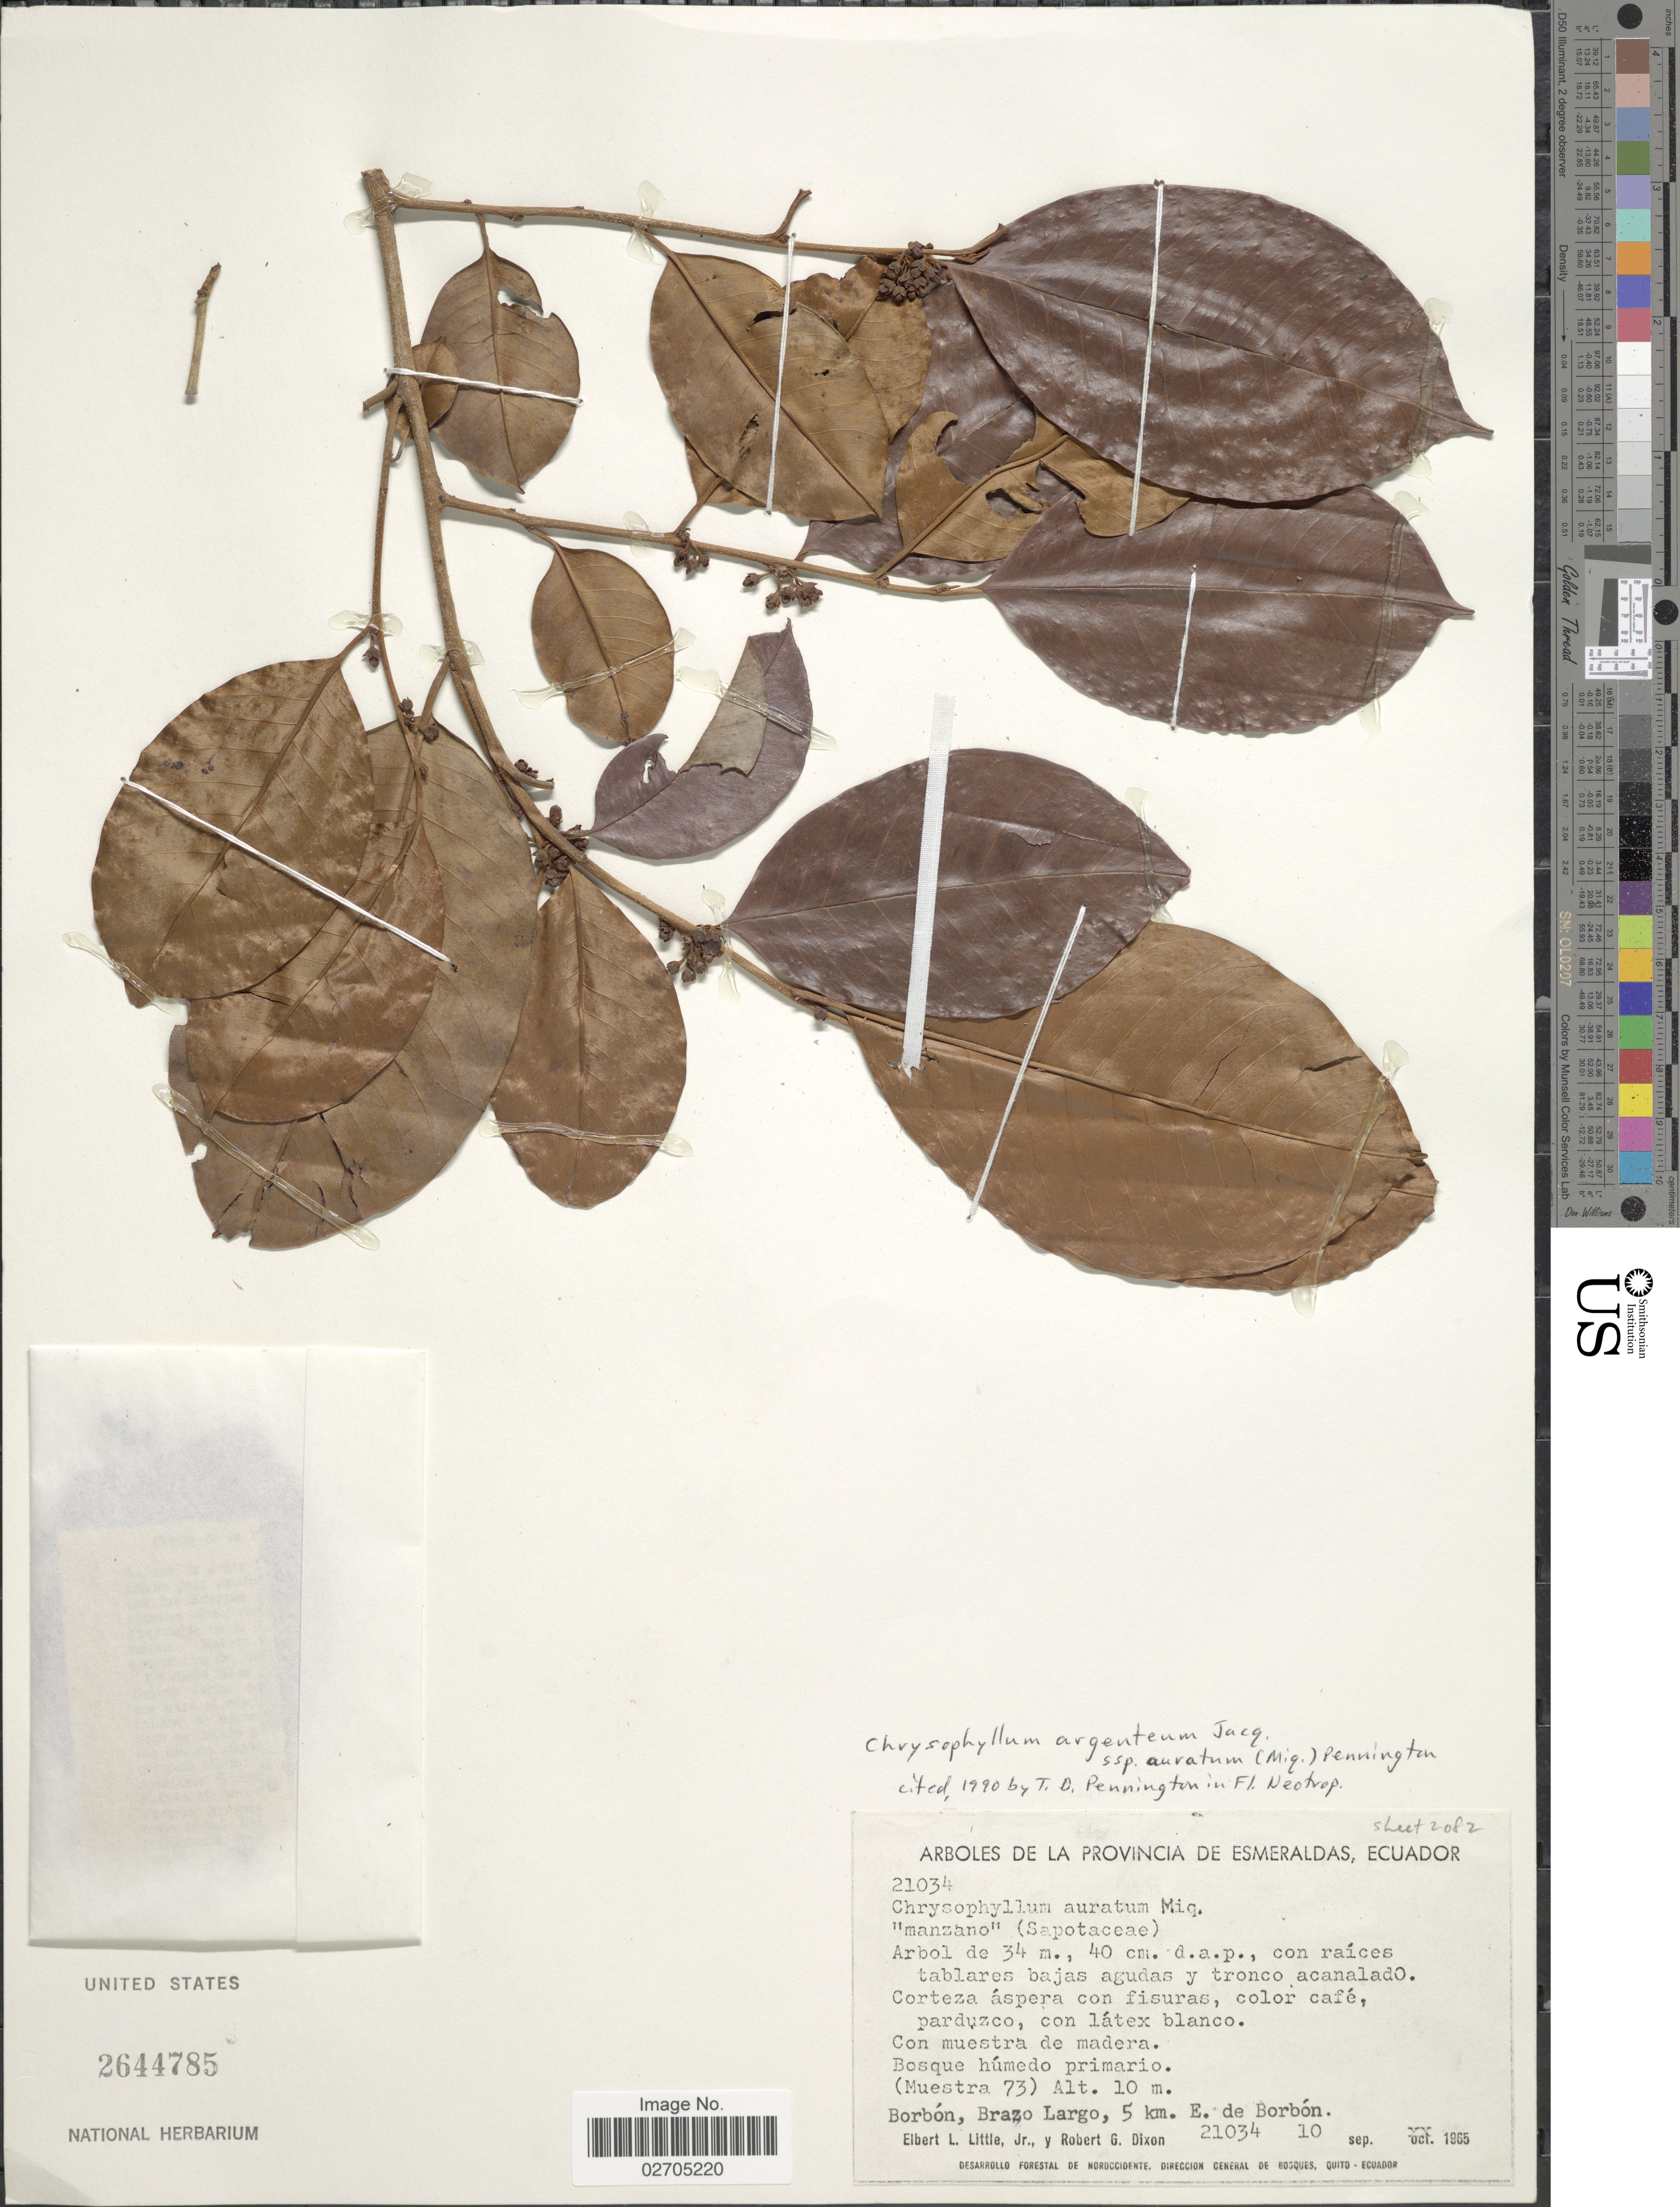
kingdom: Plantae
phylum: Tracheophyta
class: Magnoliopsida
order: Ericales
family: Sapotaceae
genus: Chrysophyllum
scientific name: Chrysophyllum argenteum subsp. auratum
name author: (Miq.) T.D. Penn.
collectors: E. L. Little & R. G. Dixon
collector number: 21034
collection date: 1965-09-10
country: Ecuador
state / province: Esmeraldas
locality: Con muestra de madera, Bosque humedo primario, (Muestra 73), Borbon, Brazo Largo, 5 km. E. de Borbon.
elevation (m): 10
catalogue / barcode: US 2644785